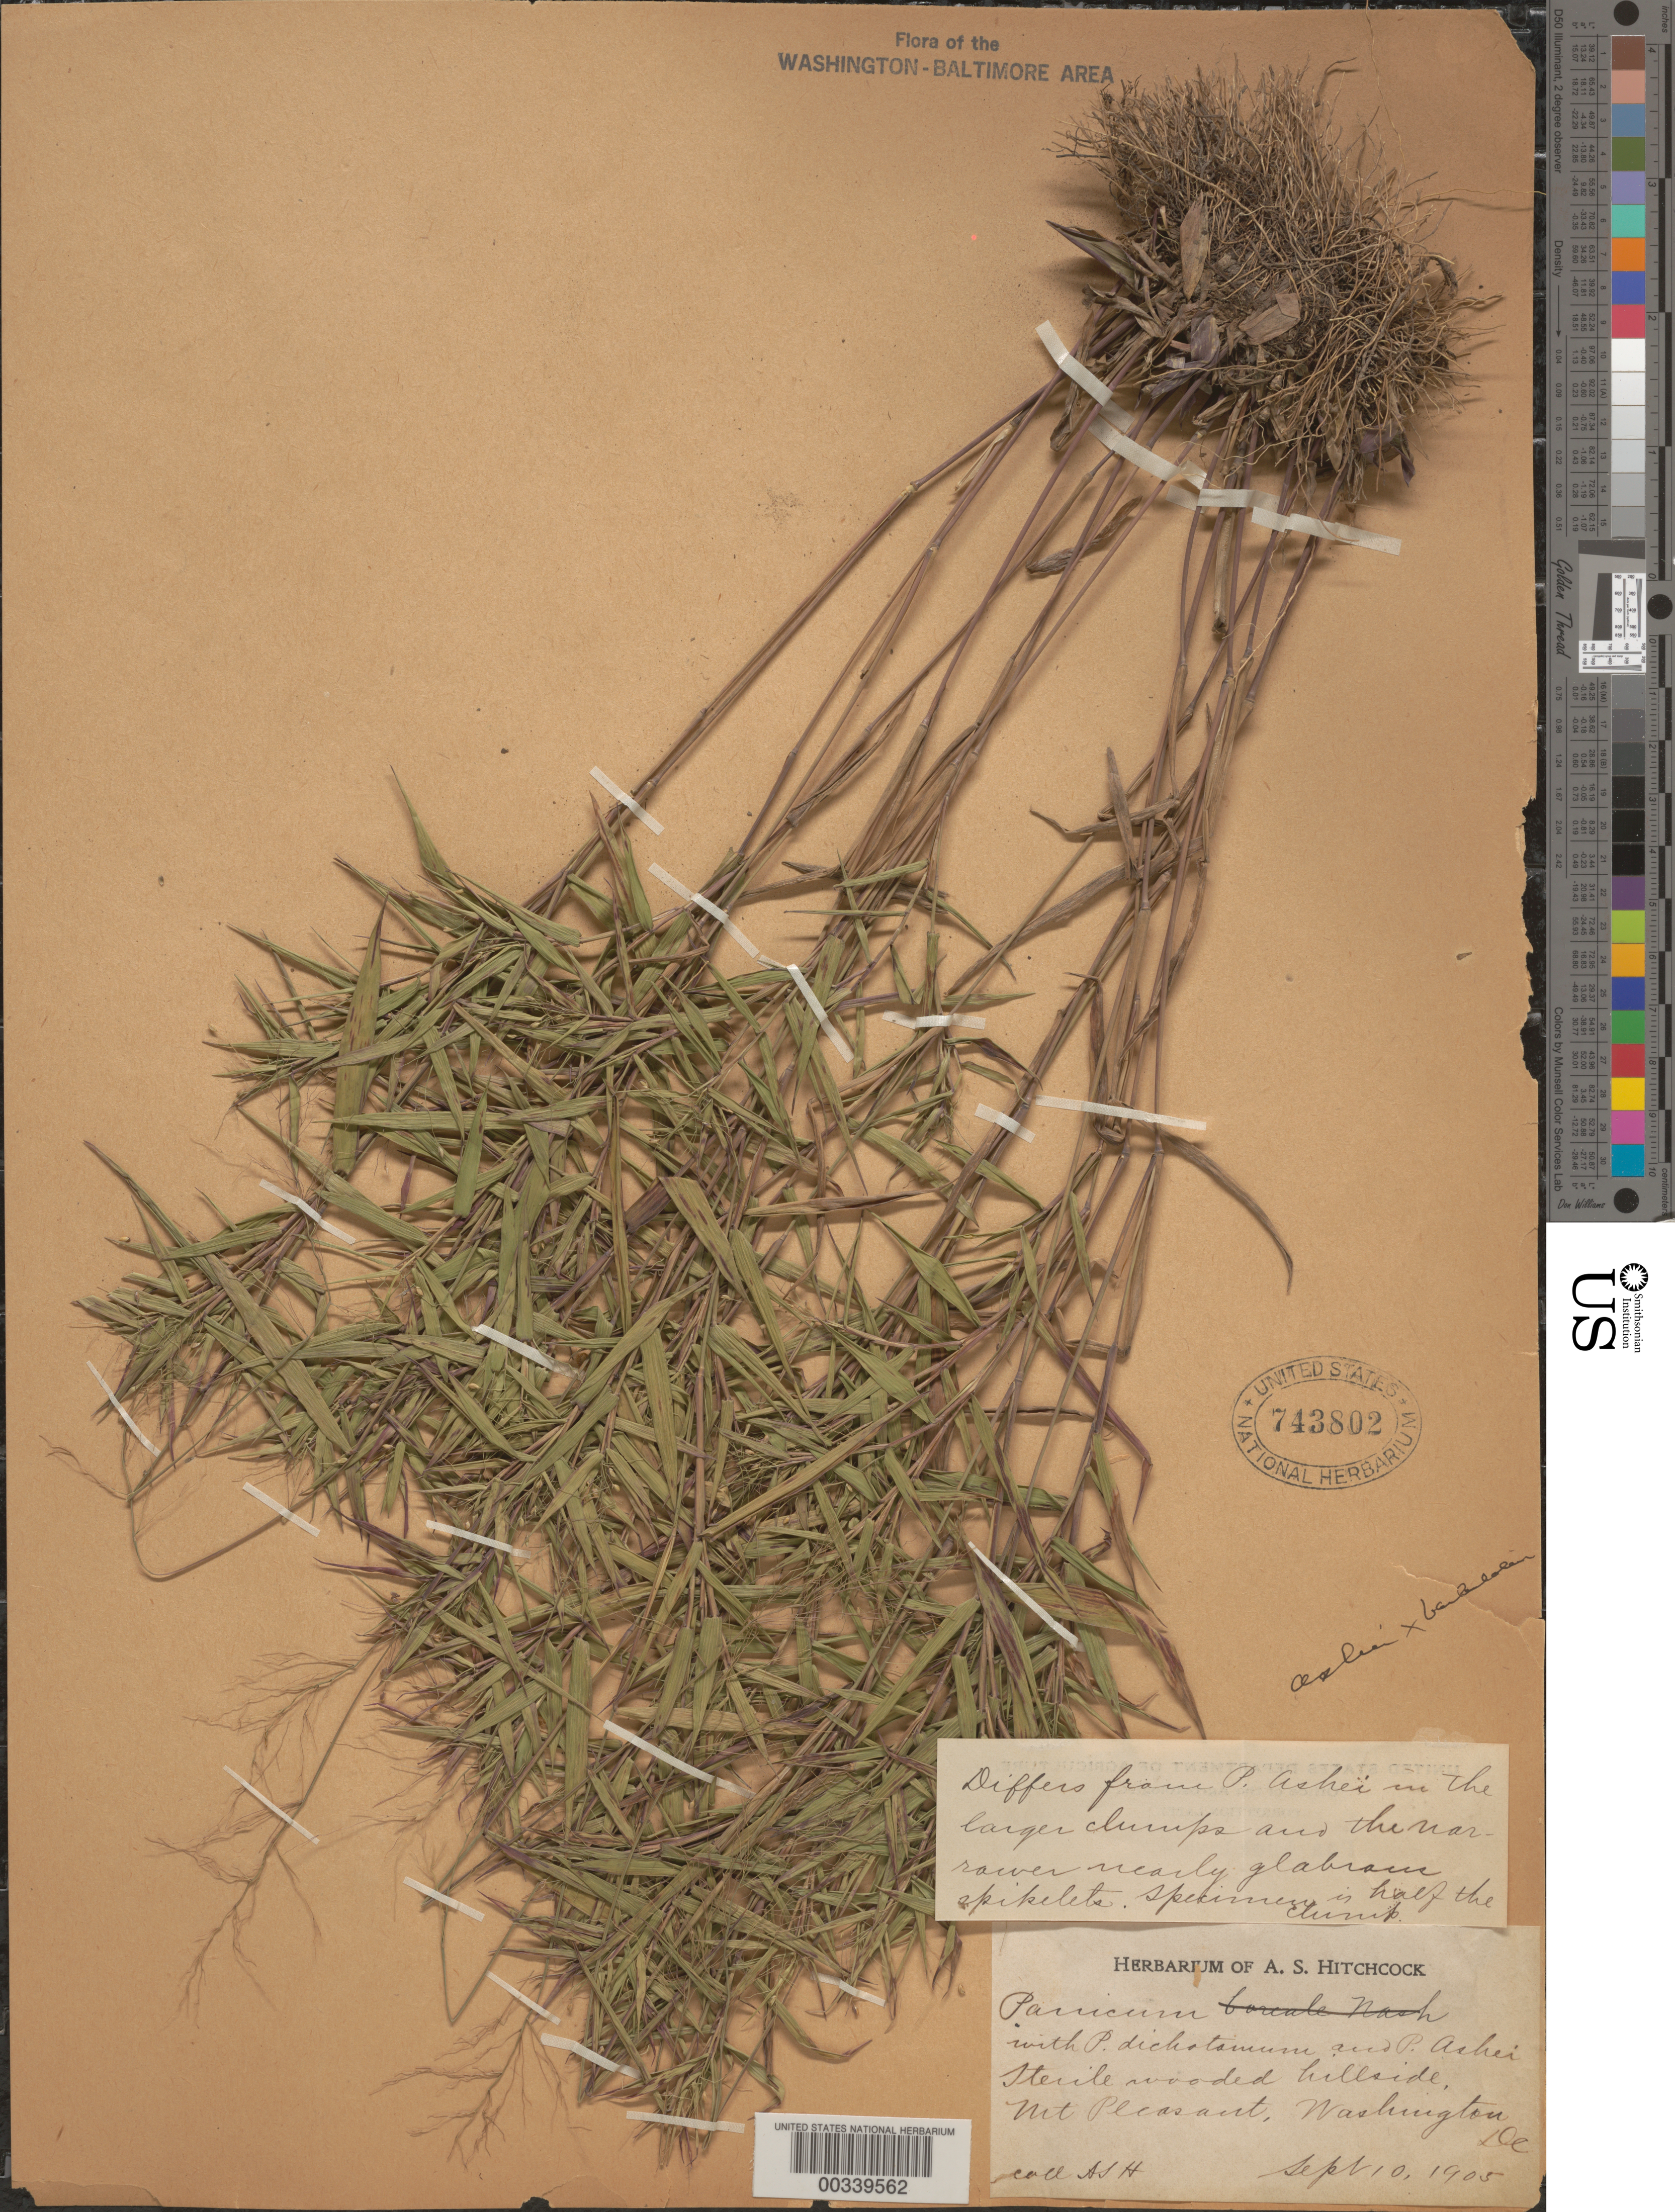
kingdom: Plantae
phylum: Tracheophyta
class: Liliopsida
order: Poales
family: Poaceae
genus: Dichanthelium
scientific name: Dichanthelium commutatum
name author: (Schult.) Gould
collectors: A. S. Hitchcock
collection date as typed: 10 Sep 1905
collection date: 1905-09-10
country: United States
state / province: District of Columbia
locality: Mt Pleasant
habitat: Sterile wooded hillside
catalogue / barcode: US 743802